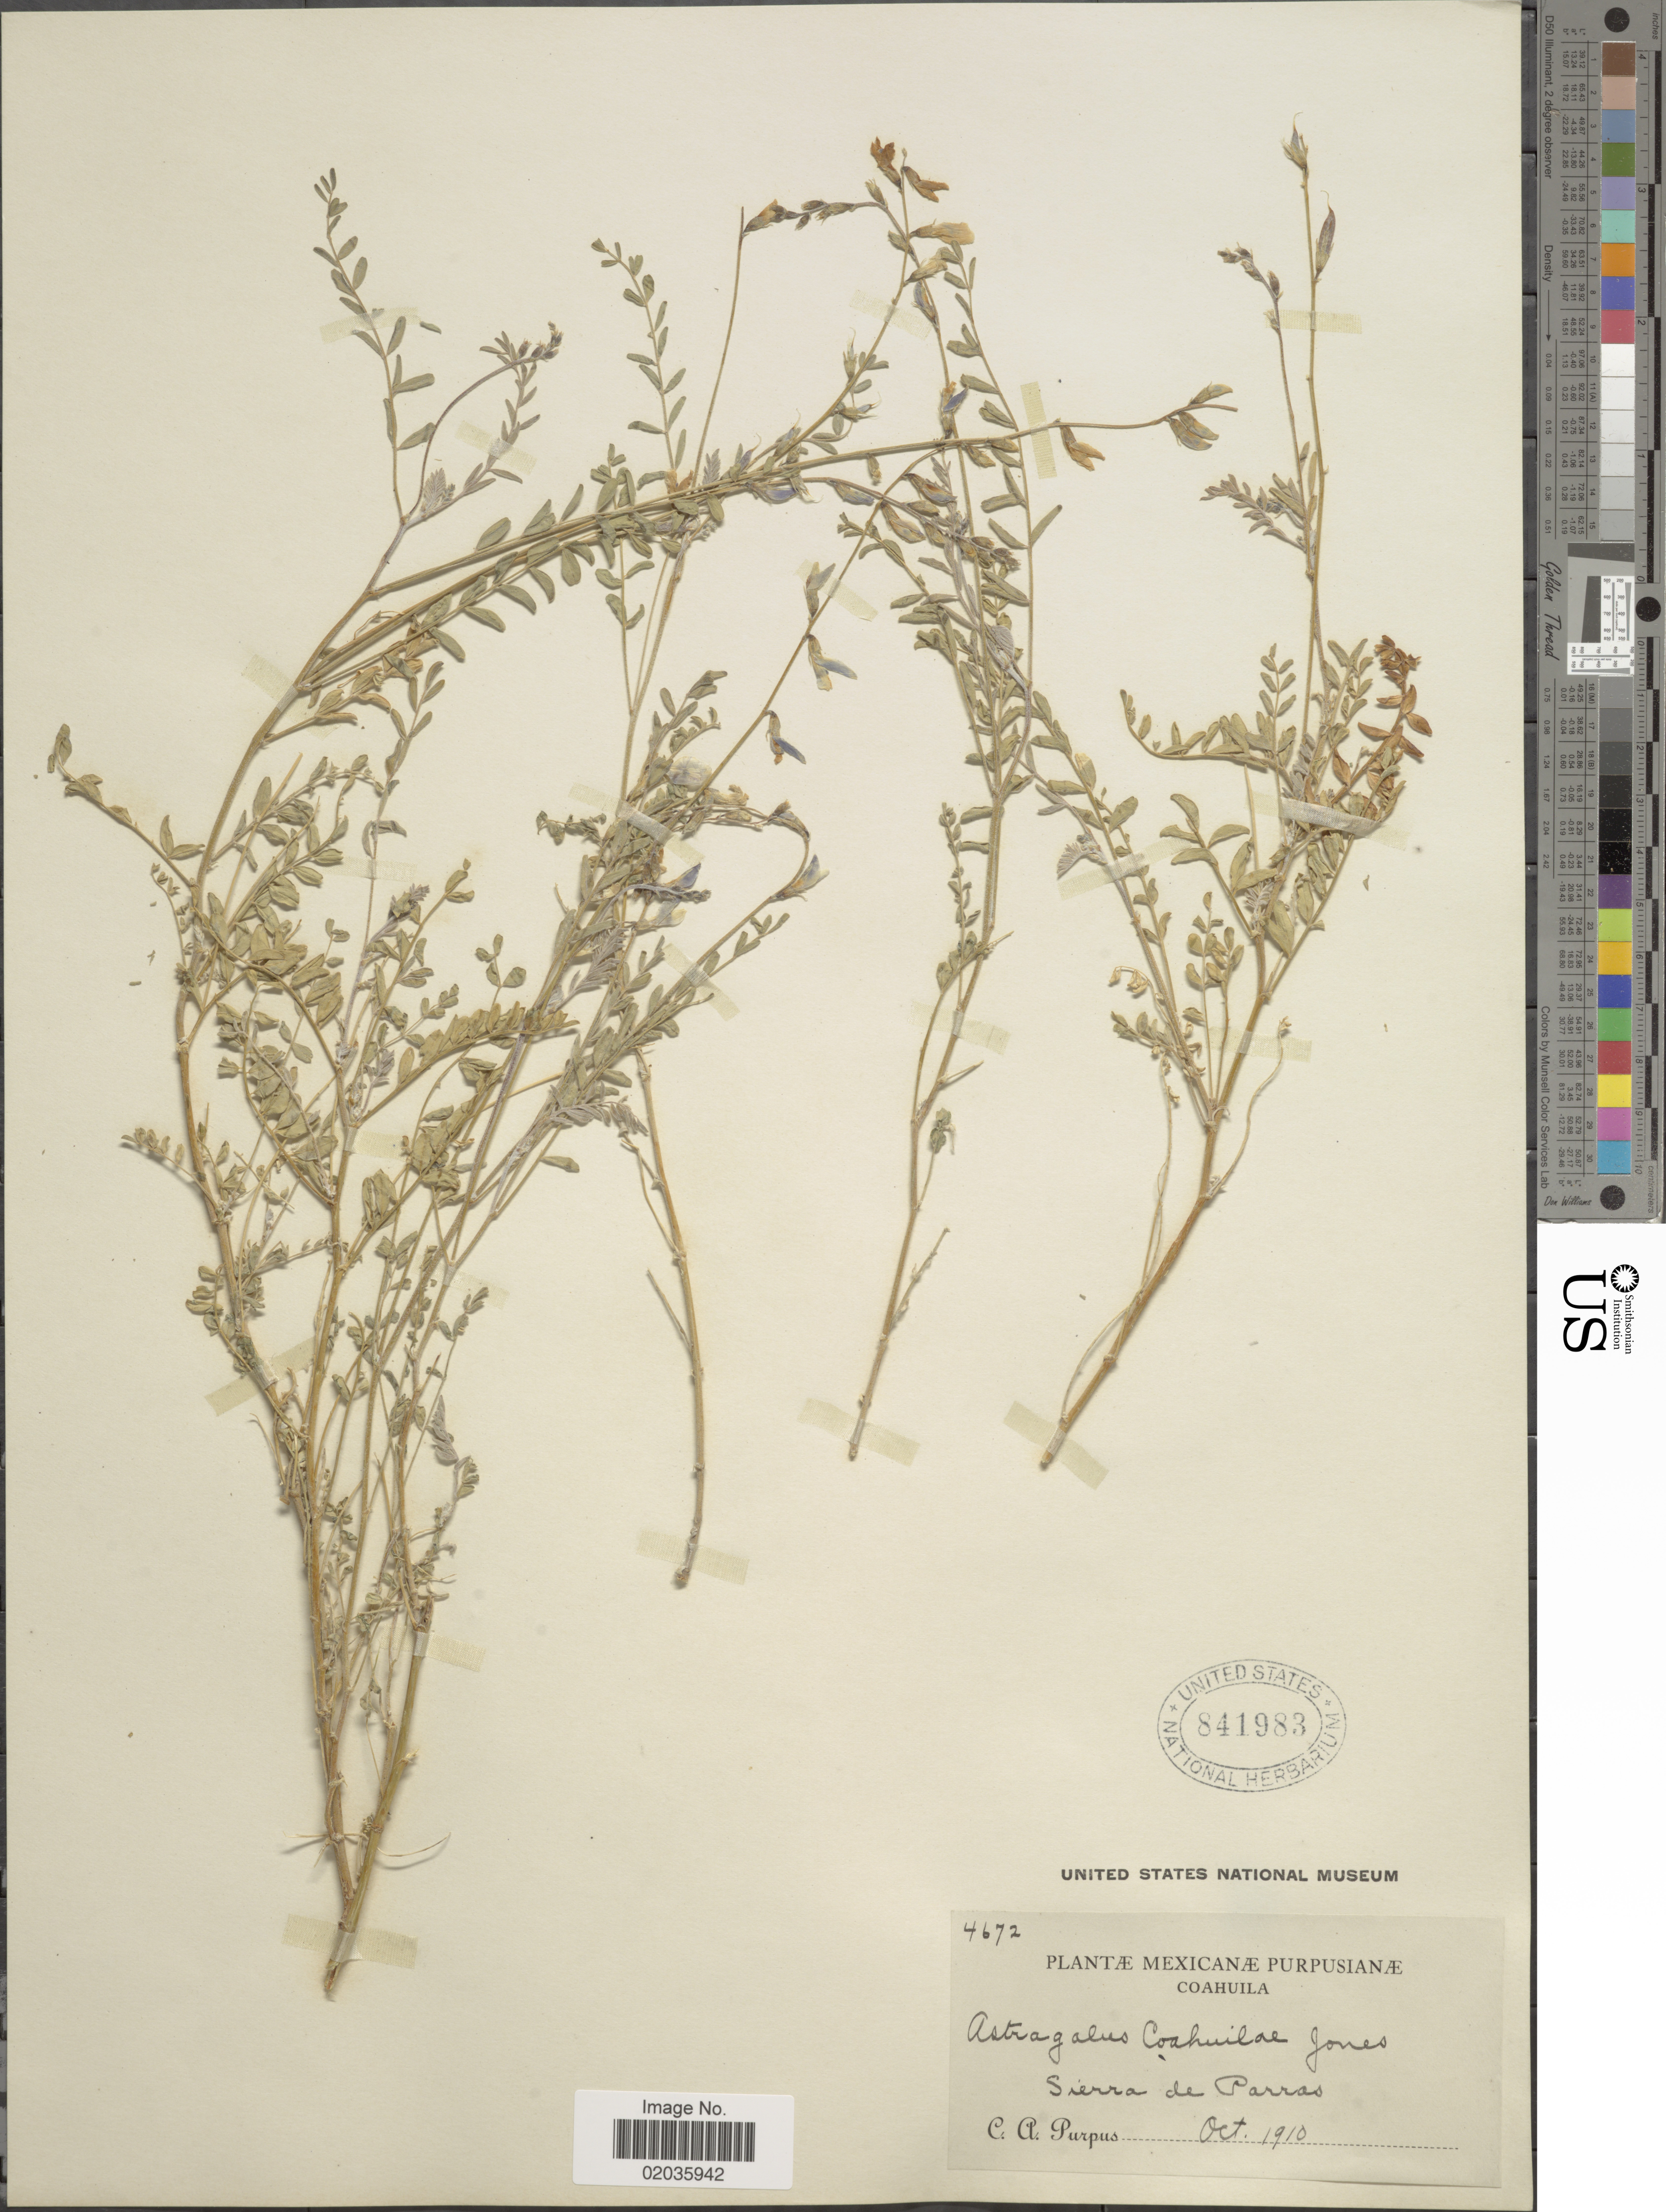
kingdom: Plantae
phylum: Tracheophyta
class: Magnoliopsida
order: Fabales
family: Fabaceae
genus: Astragalus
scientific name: Astragalus coahuilae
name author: M.E. Jones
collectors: C. A. Purpus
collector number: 4672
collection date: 1910-10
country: Mexico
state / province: Coahuila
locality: Coahuila, Sierra de Parras.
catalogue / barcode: US 841983